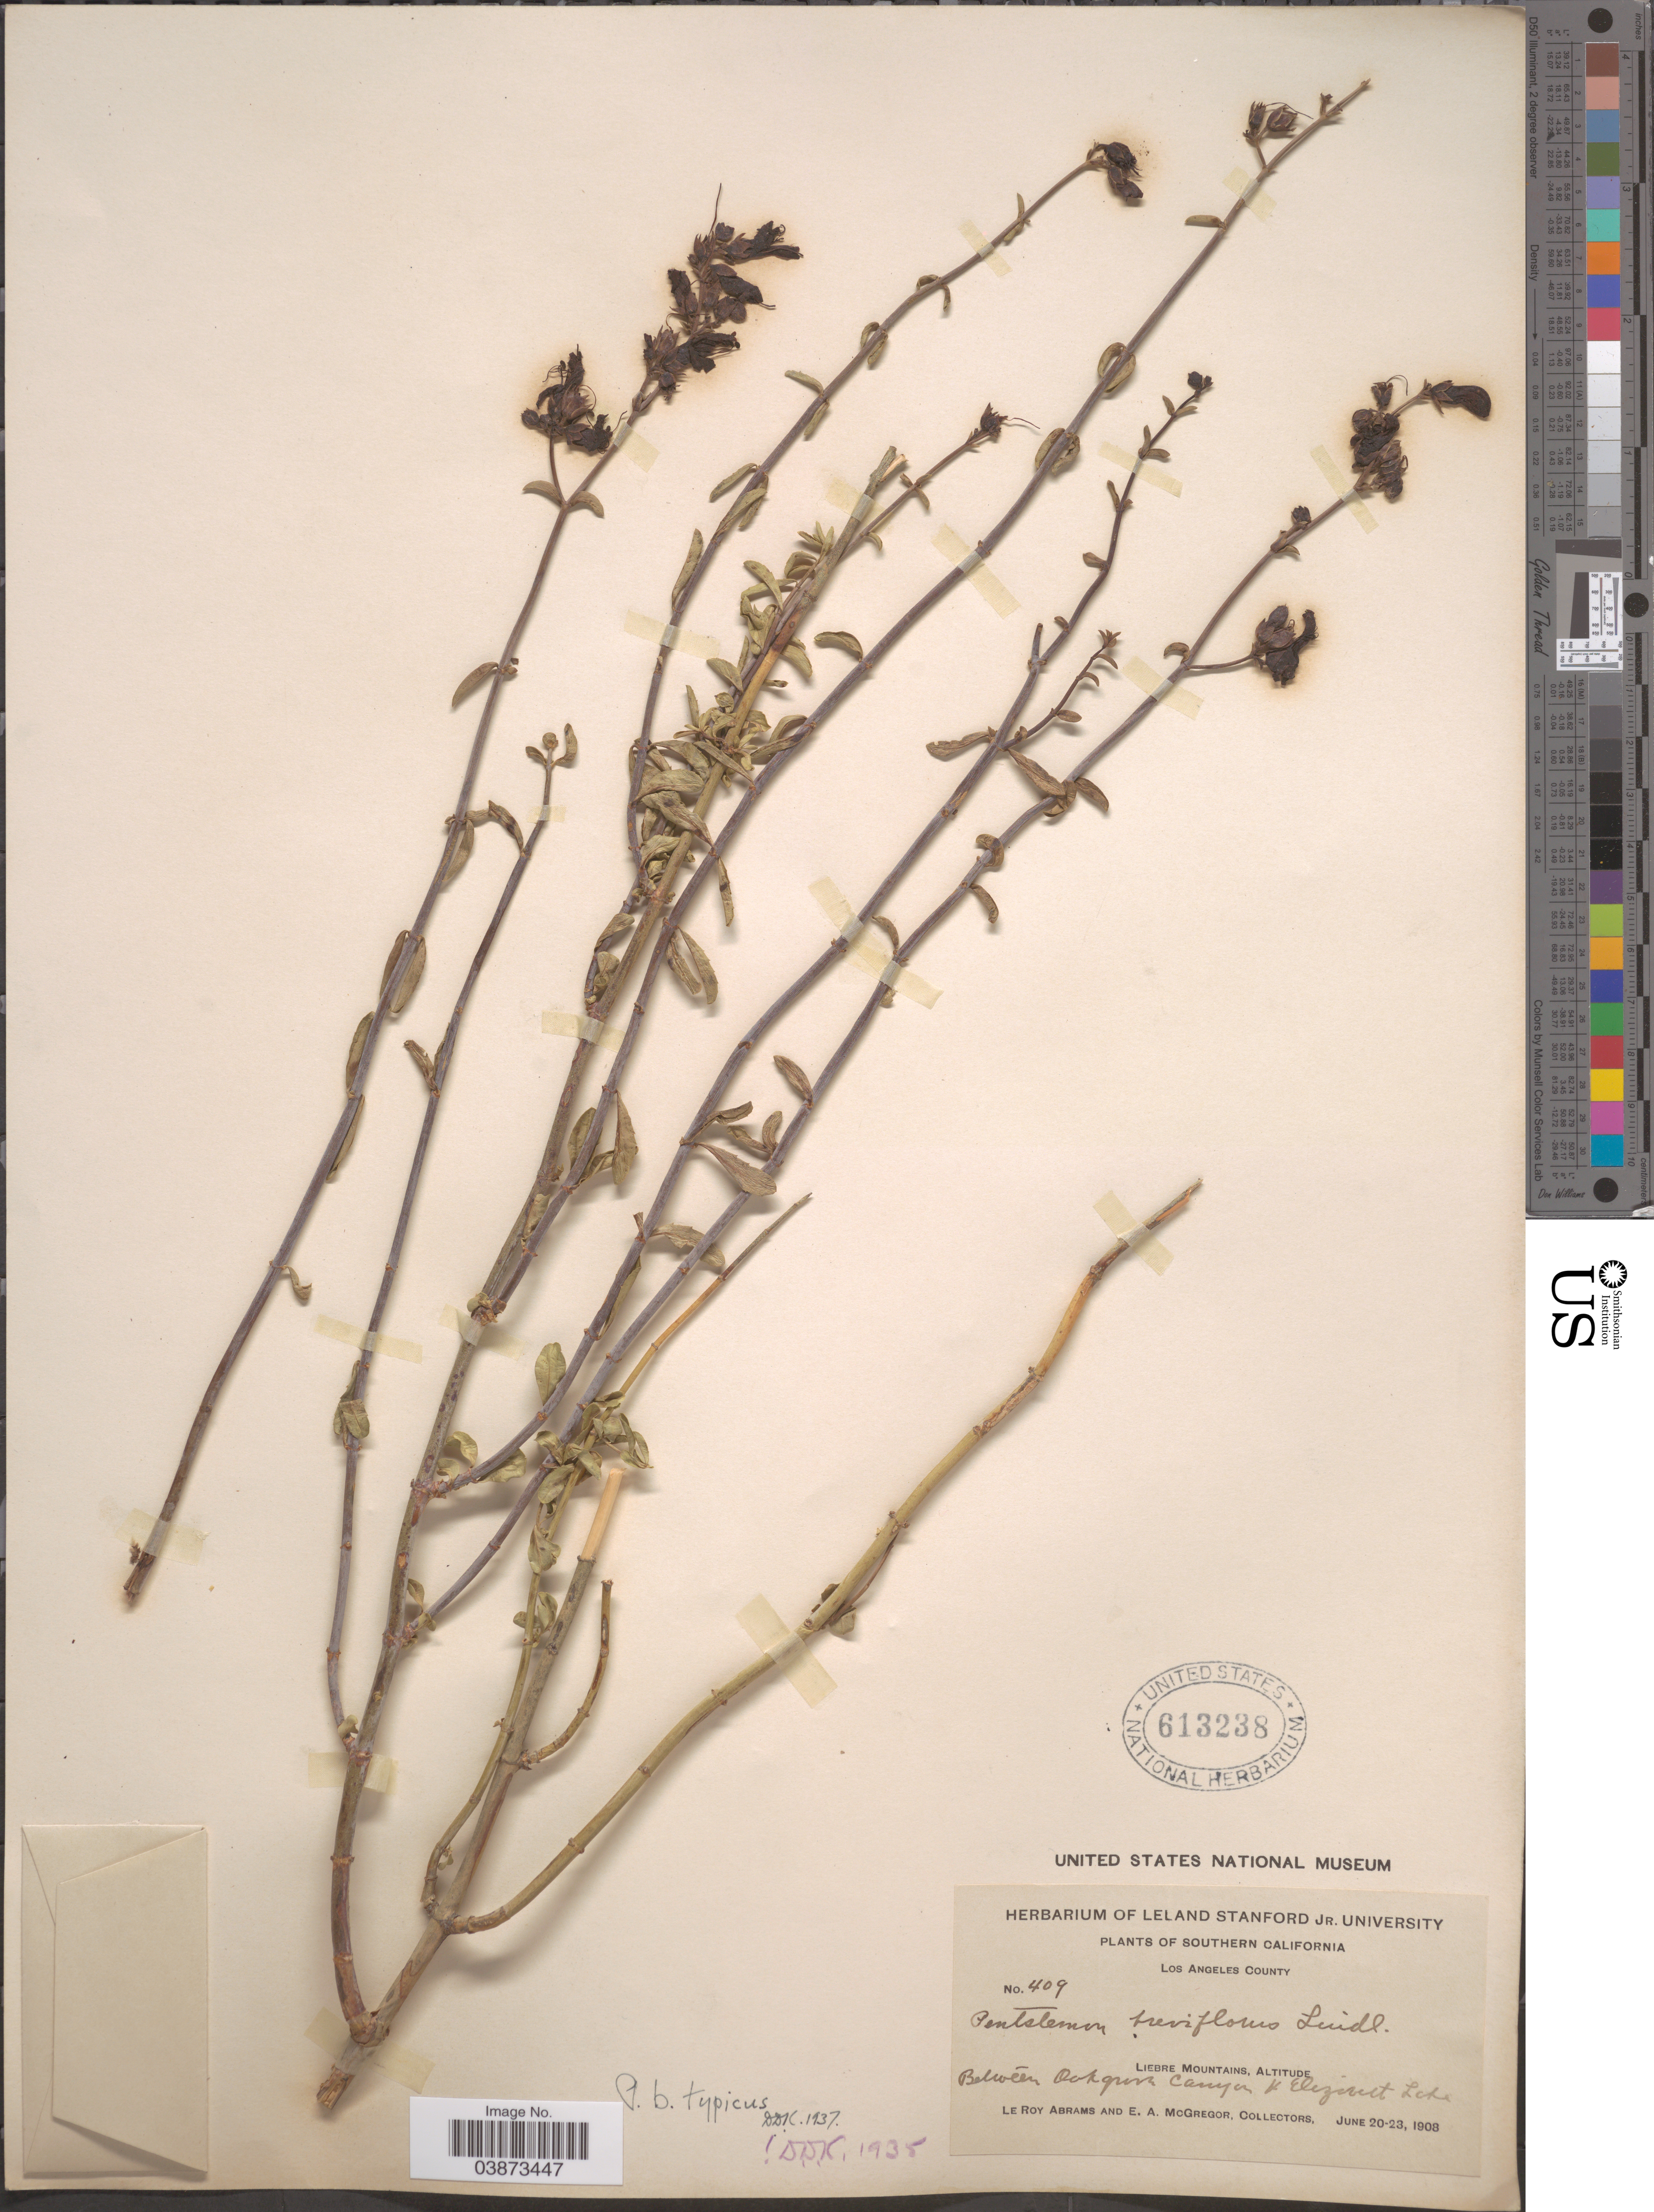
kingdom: Plantae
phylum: Tracheophyta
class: Magnoliopsida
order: Lamiales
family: Plantaginaceae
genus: Penstemon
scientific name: Penstemon breviflorus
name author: Lindl.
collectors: L. Abrams & E. A. McGregor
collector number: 409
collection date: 1908-06-20/1908-06-23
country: United States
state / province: California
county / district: Los Angeles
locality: Southern California. Los Angeles County. Liebre Mountains. Between Oak grove Canyon & Elizabeth Lake.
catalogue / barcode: US 613238